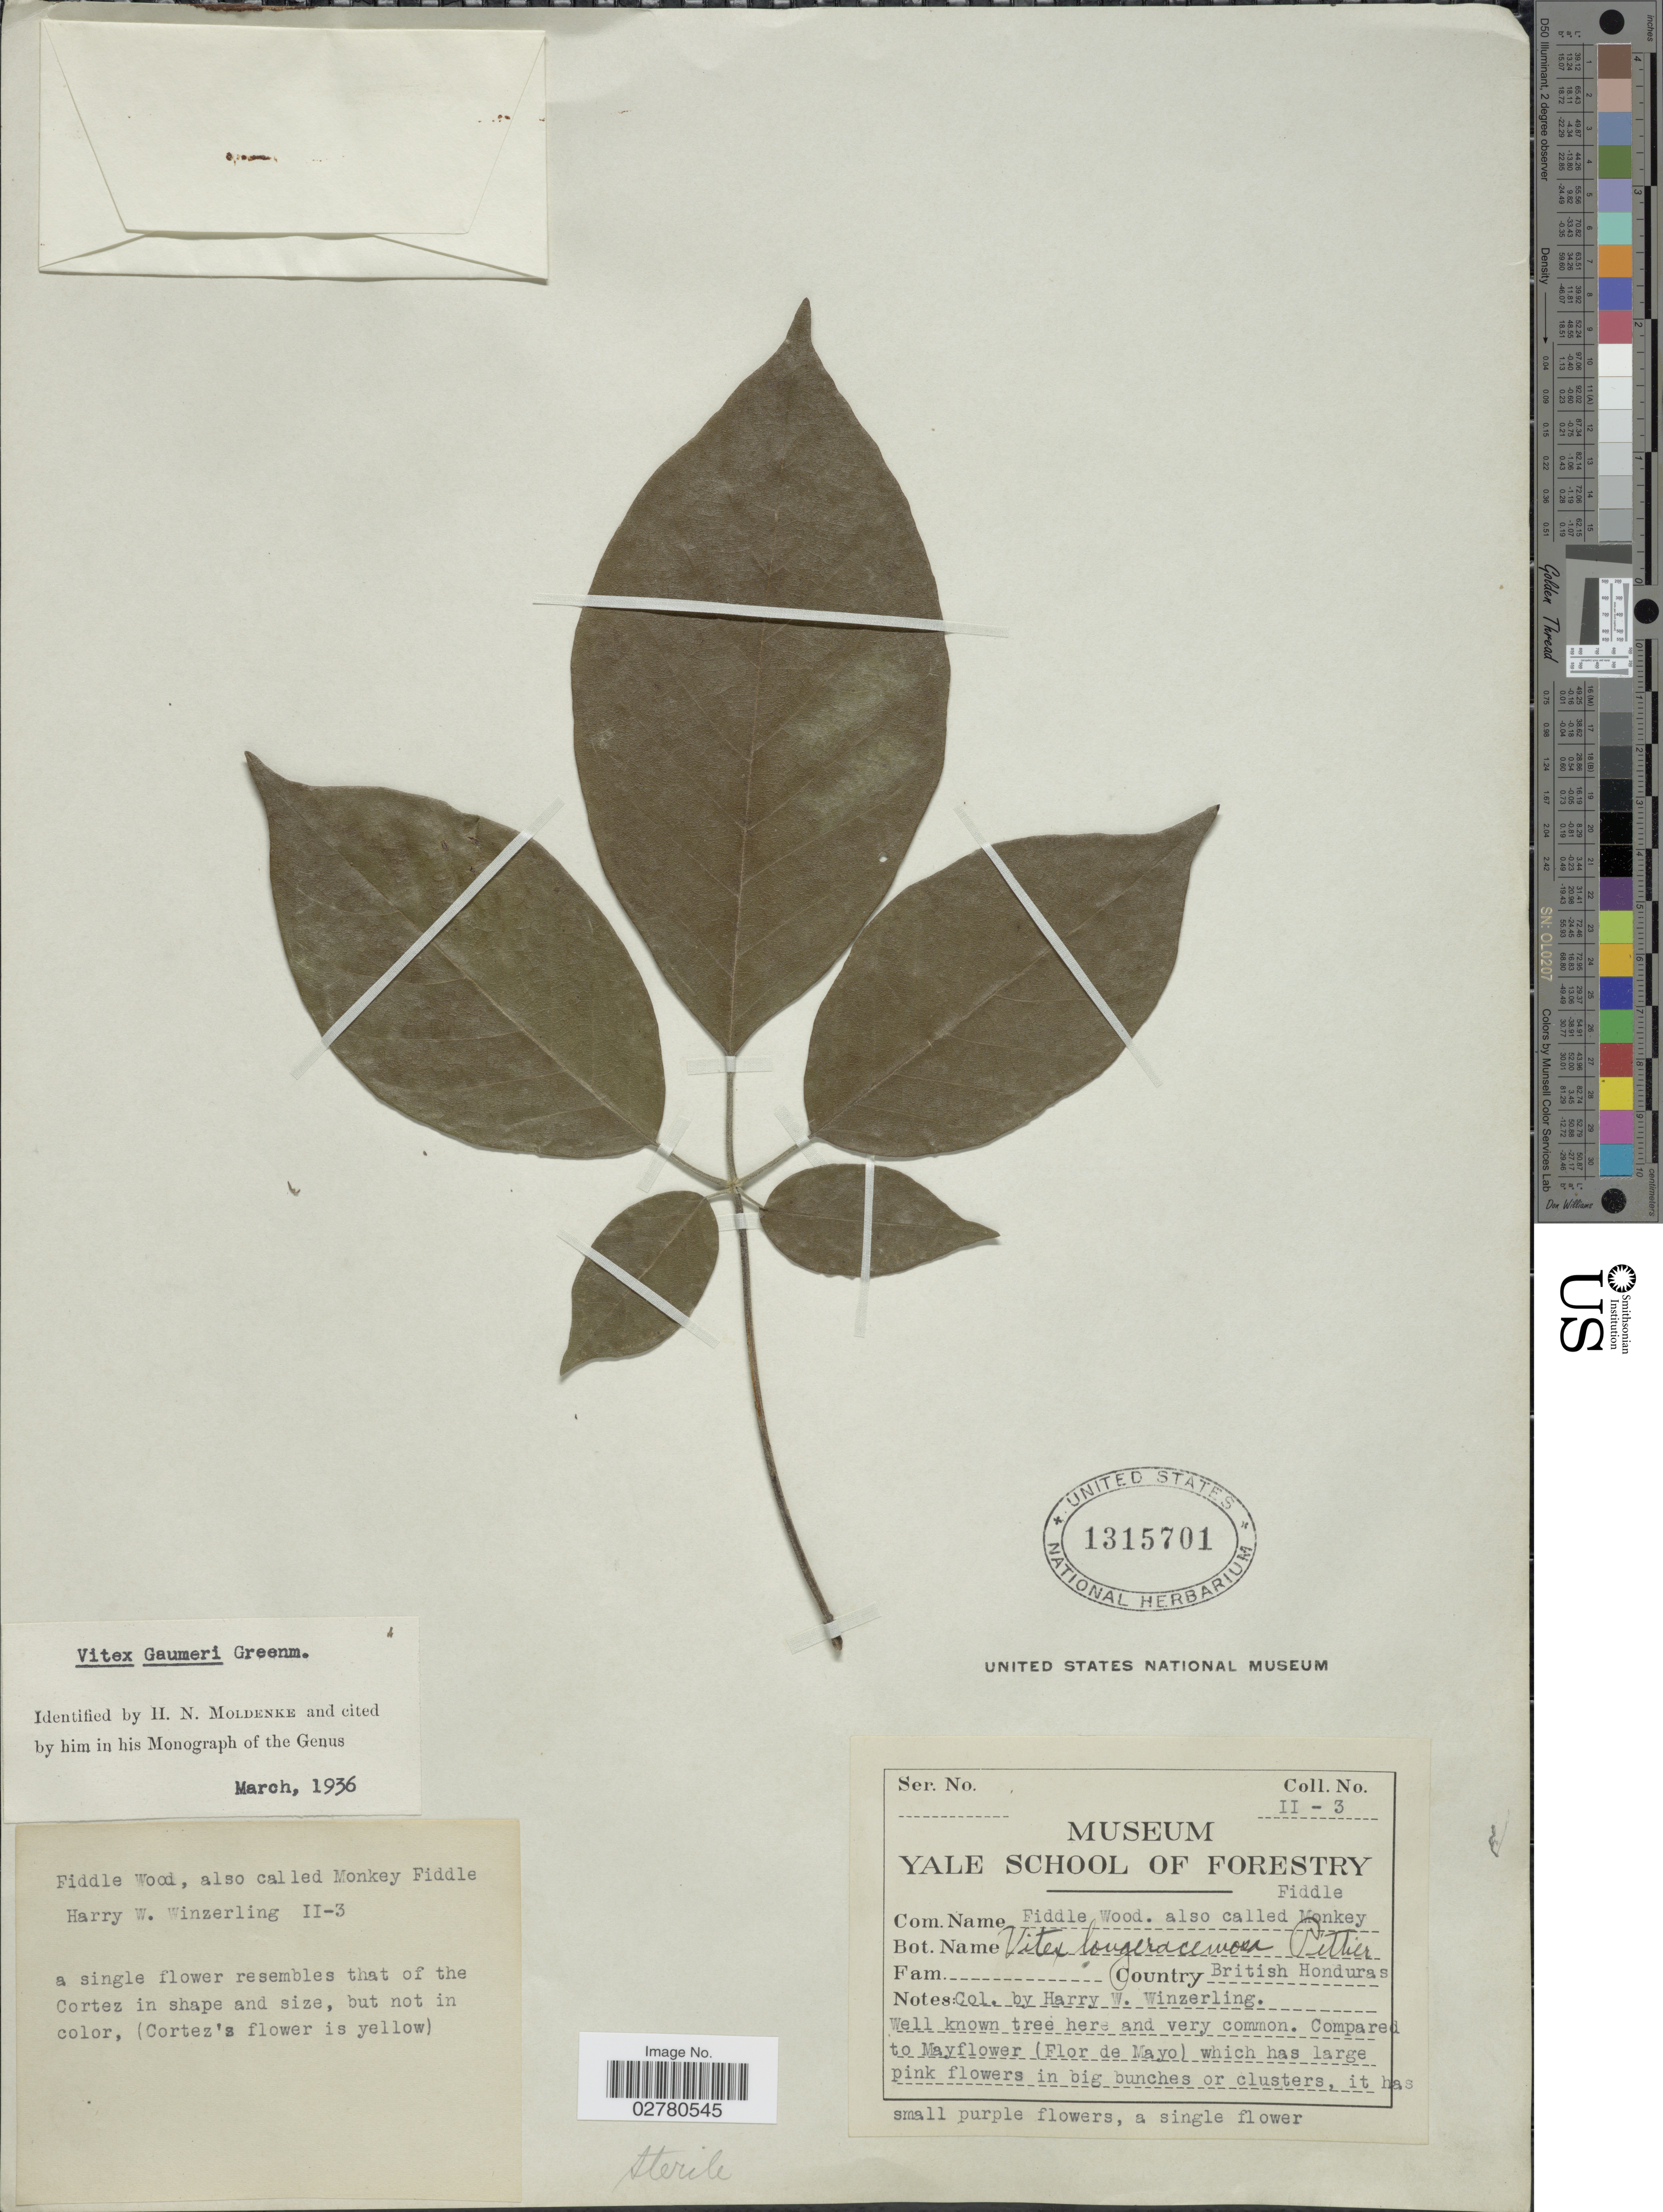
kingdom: Plantae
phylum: Tracheophyta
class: Magnoliopsida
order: Lamiales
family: Lamiaceae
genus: Vitex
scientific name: Vitex gaumeri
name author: Greenm.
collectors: H. Winzerling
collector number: II-3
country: Belize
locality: Country British Honduras.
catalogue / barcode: US 1315701